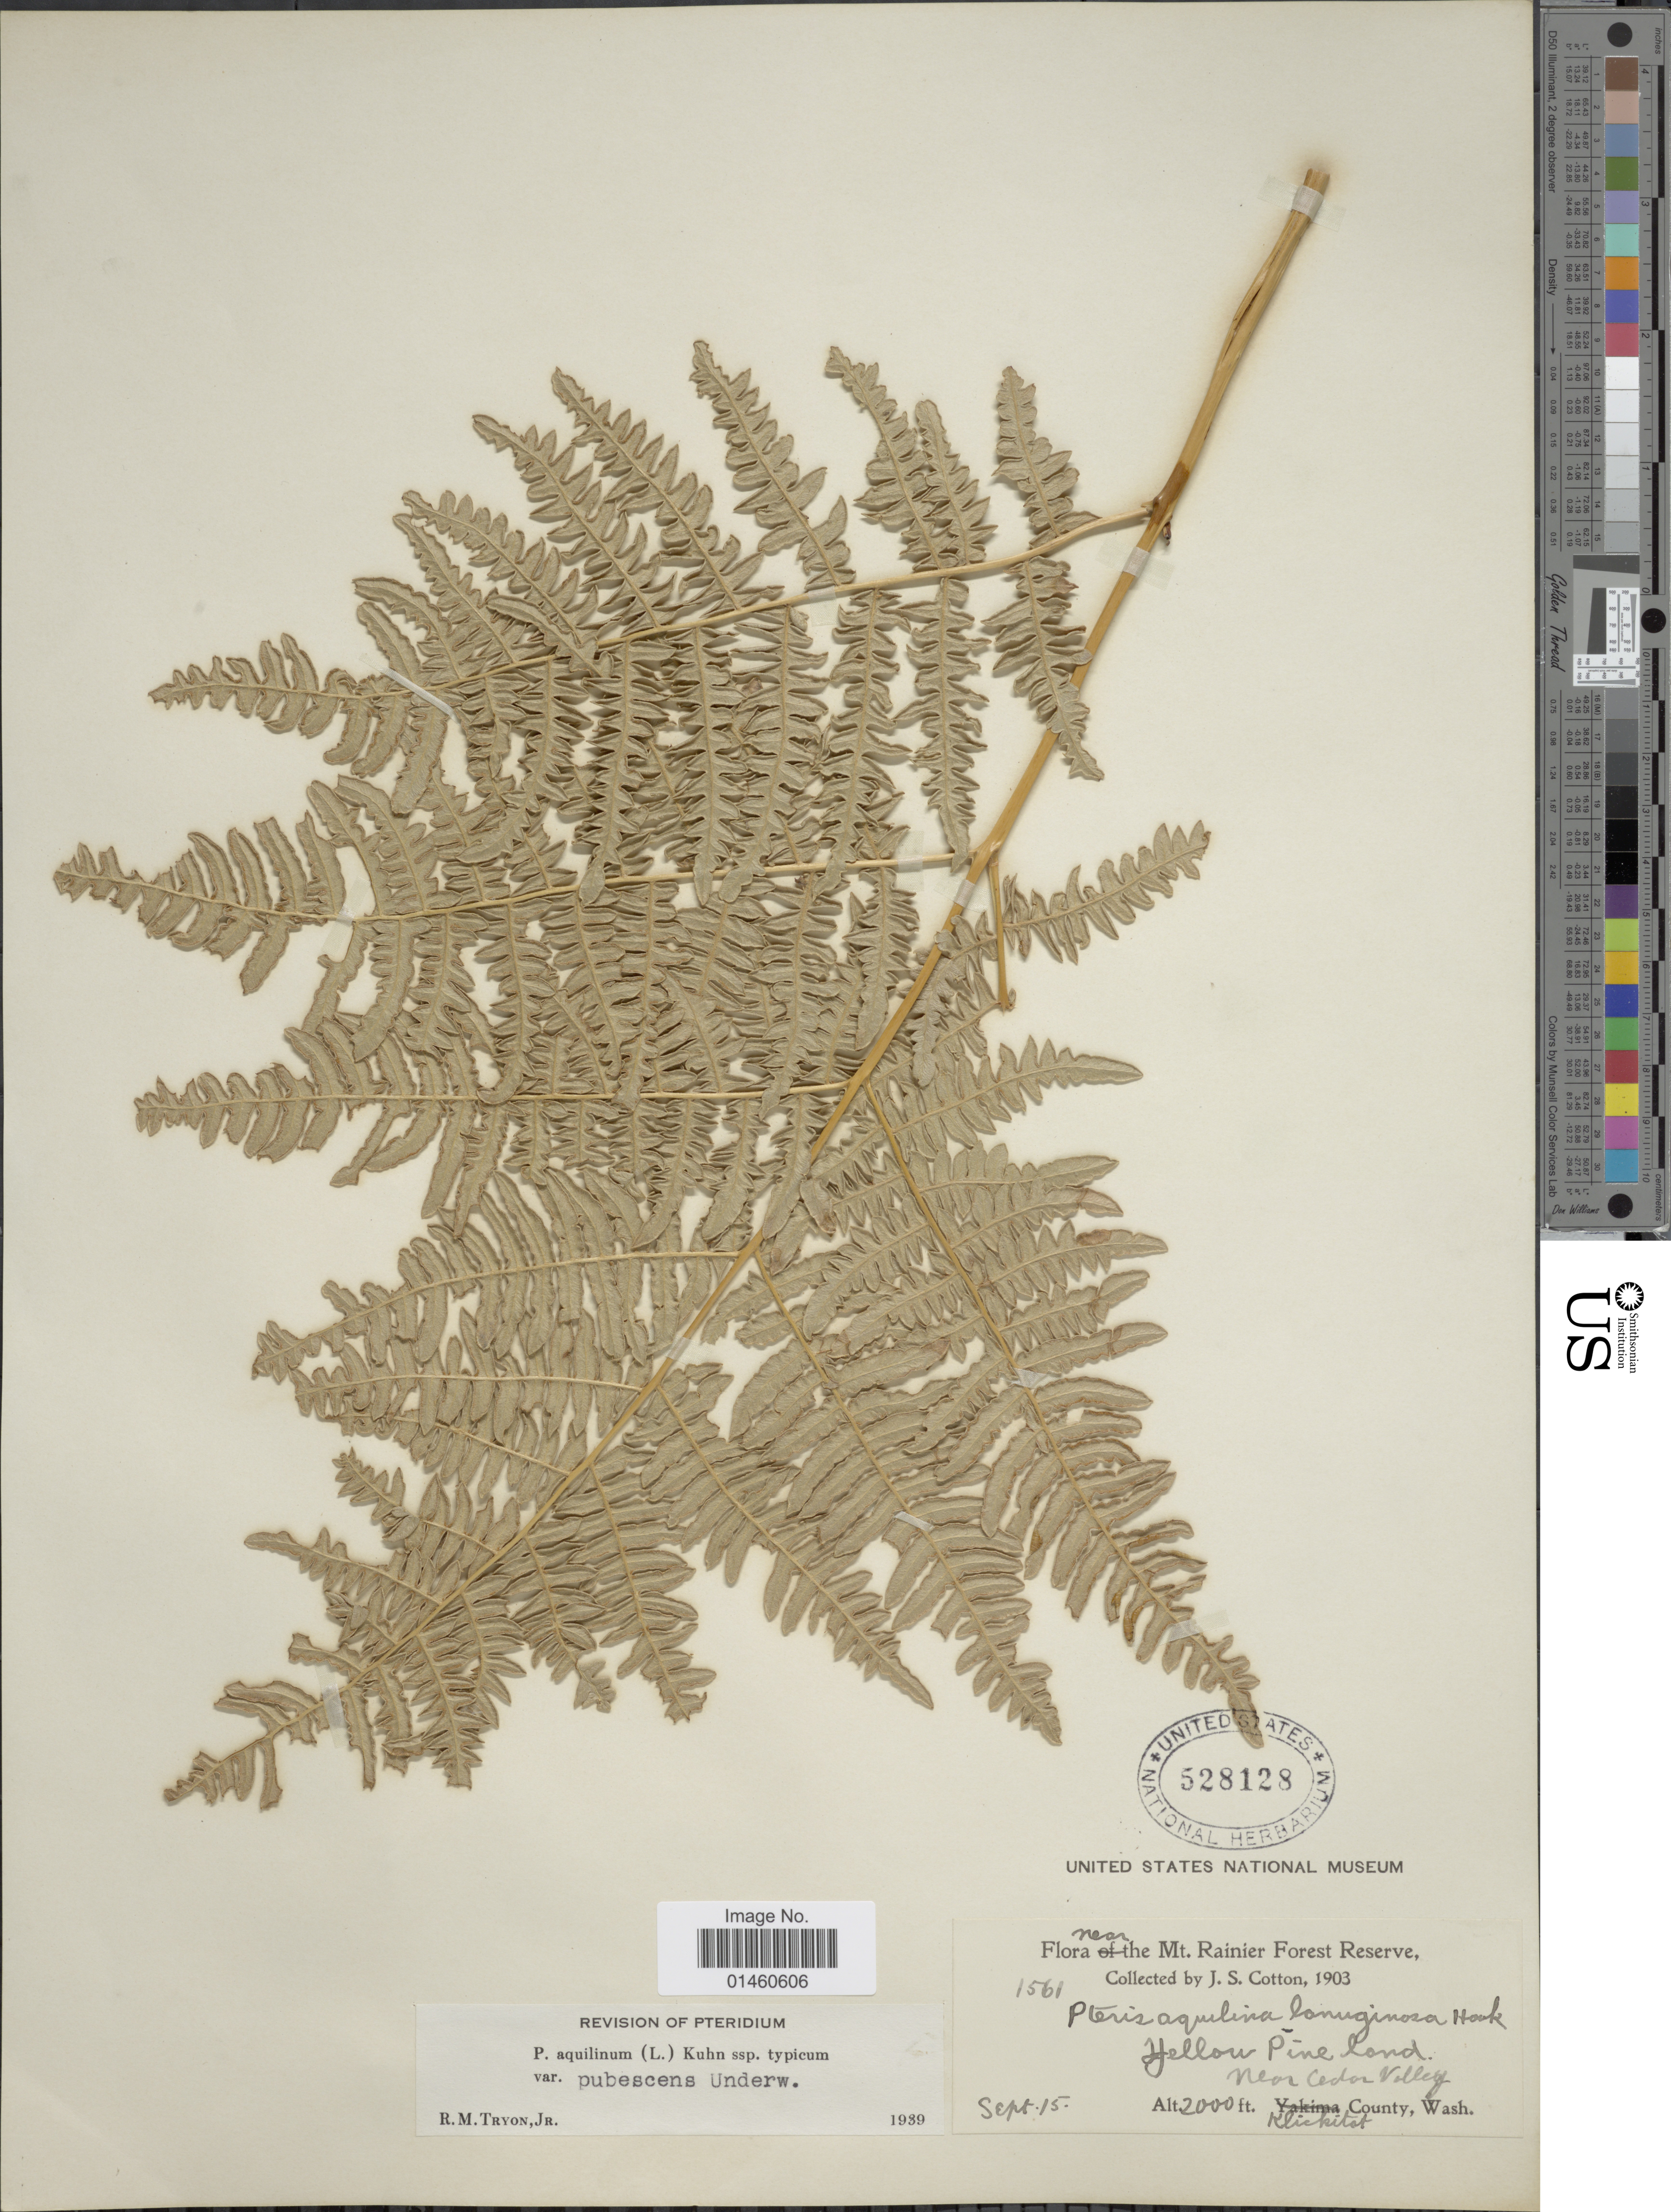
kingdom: Plantae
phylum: Tracheophyta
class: Polypodiopsida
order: Polypodiales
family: Dennstaedtiaceae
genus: Pteridium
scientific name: Pteridium pubescens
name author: (Underw.) Christenh.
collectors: J. S. Cotton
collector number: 1561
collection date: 1903-09-15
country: United States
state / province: Washington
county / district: Klickitat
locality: Near Mt. Rainier Forest Reserve, Hellon Pine Land, near Cedor Valley, Klickitat County, Wash.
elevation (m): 610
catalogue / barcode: US 528128